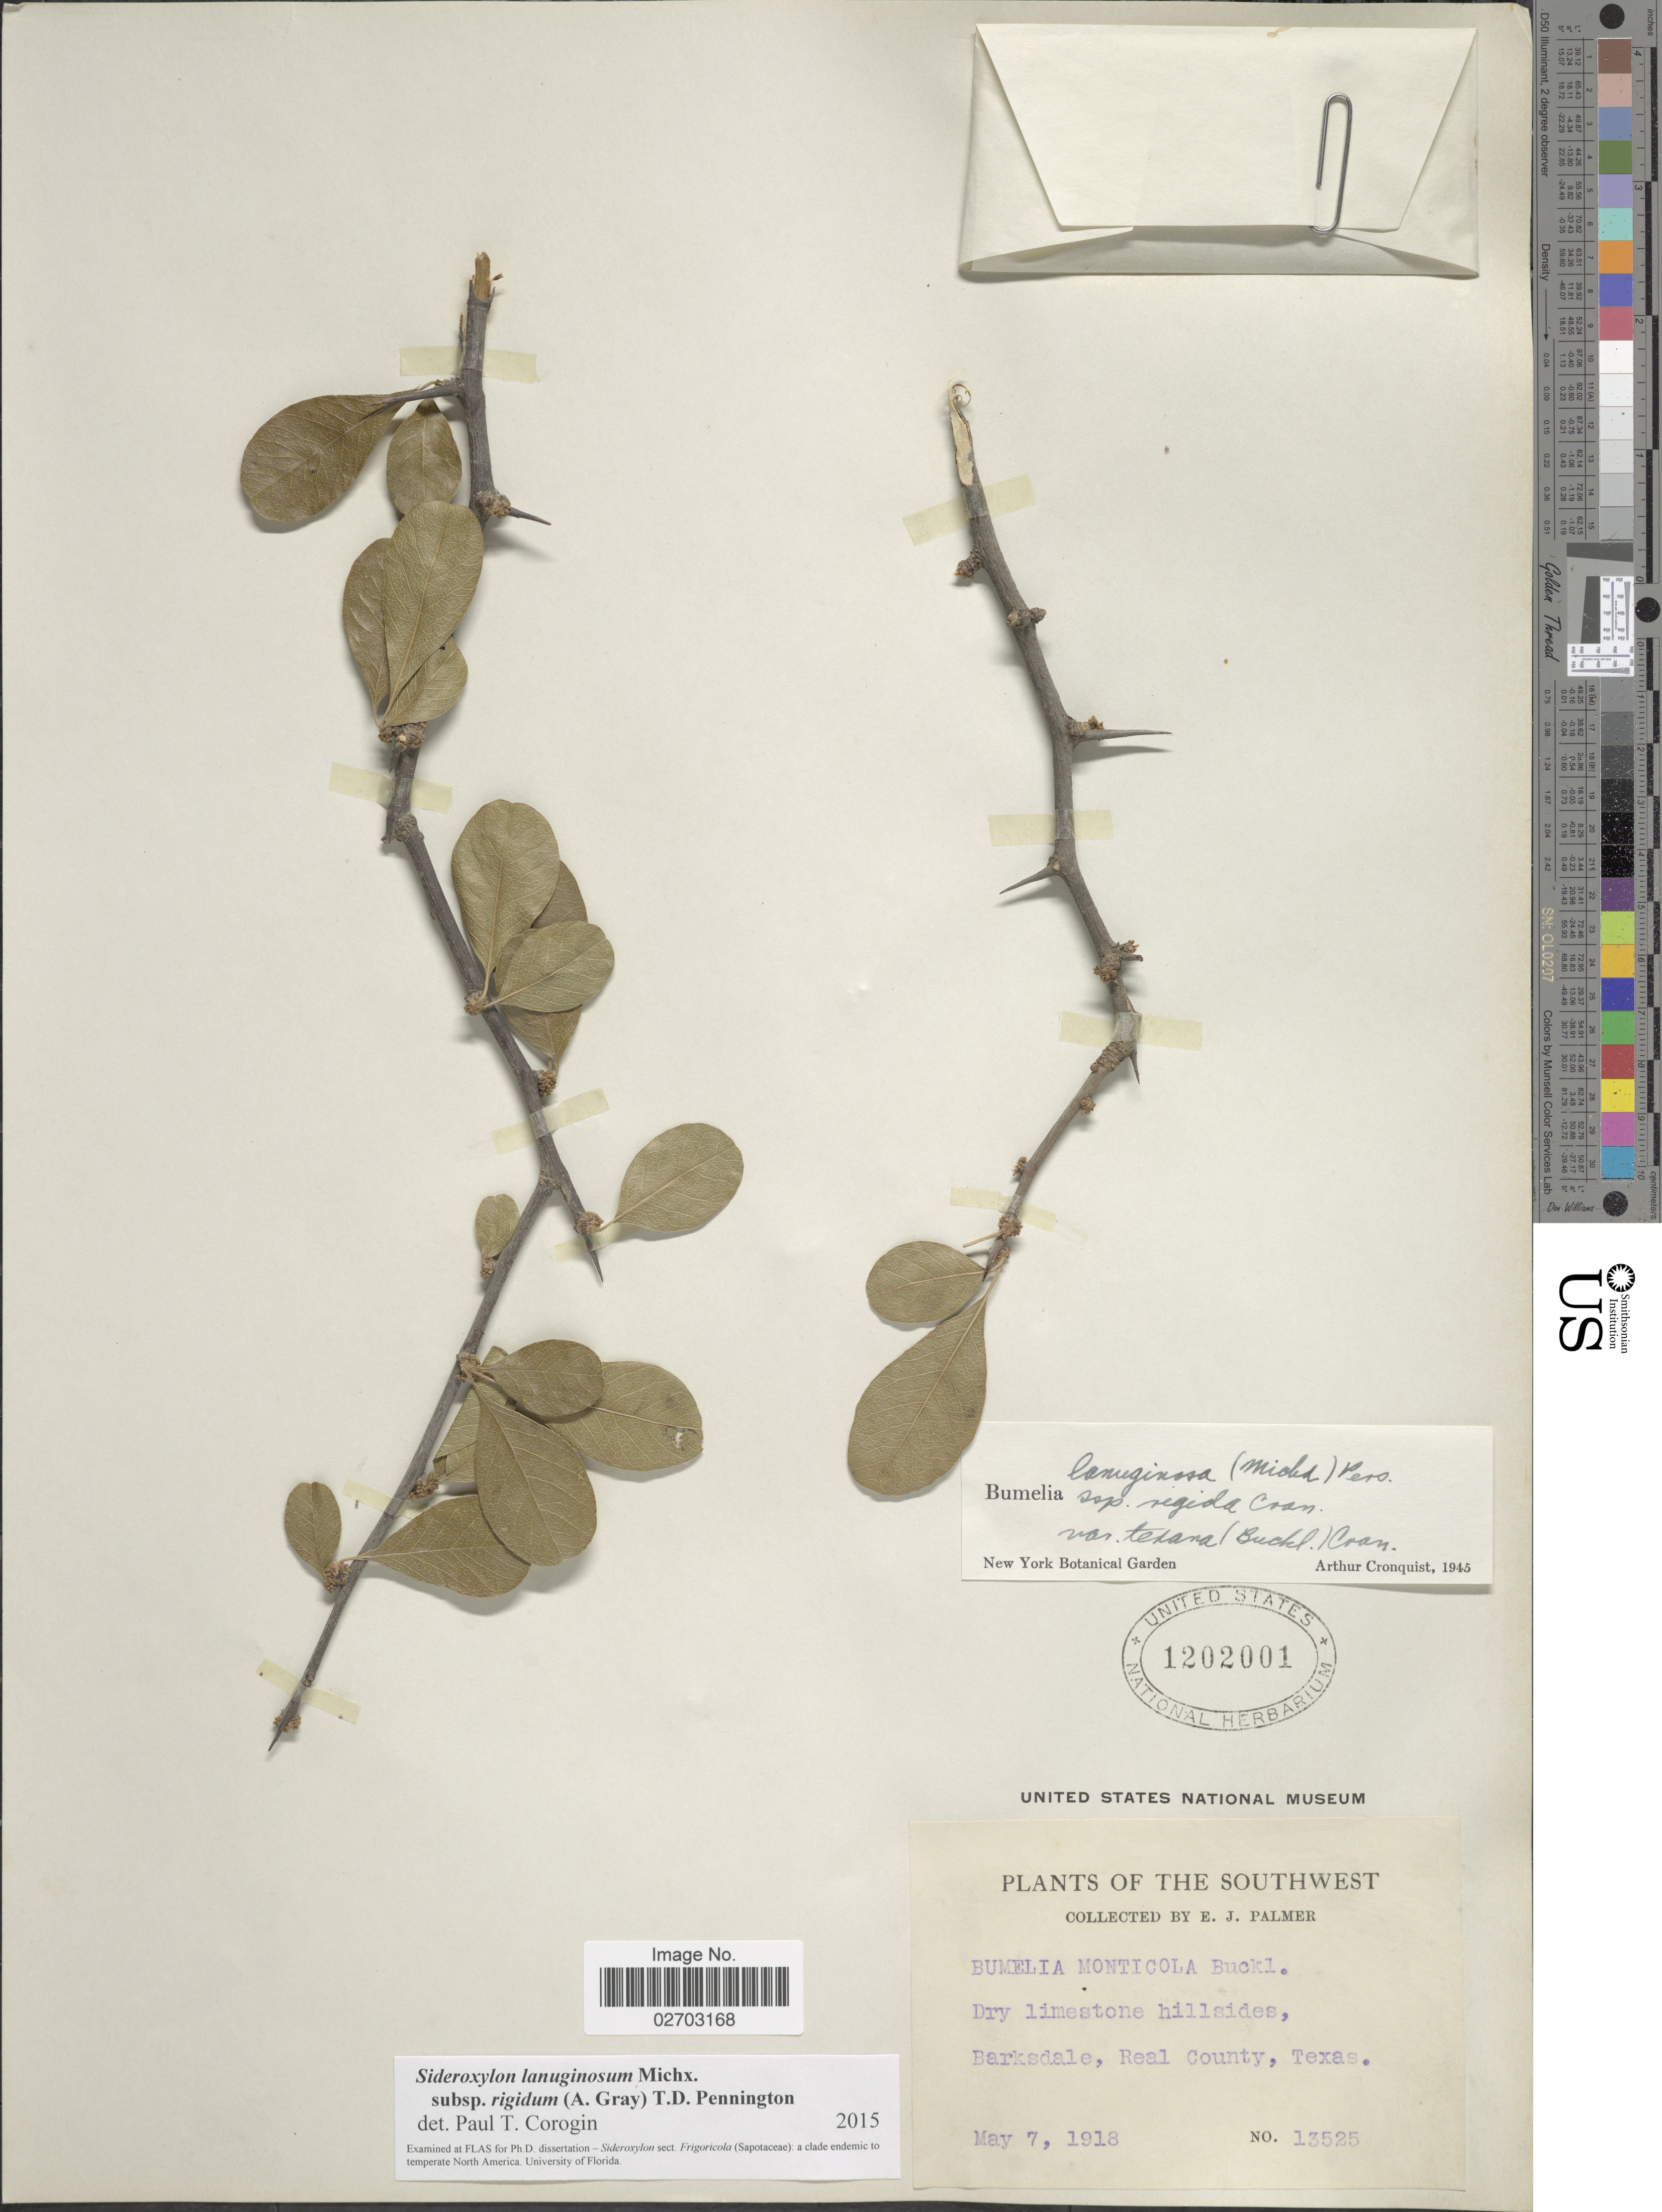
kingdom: Plantae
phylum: Tracheophyta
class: Magnoliopsida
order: Ericales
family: Sapotaceae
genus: Sideroxylon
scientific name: Sideroxylon lanuginosum subsp. rigidum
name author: (A. Gray) T.D. Penn.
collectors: E. J. Palmer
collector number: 13525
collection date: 1918-05-07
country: United States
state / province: Texas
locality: Southwest, dry limestone hillsides, Barksdale, Real County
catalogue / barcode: US 1202001